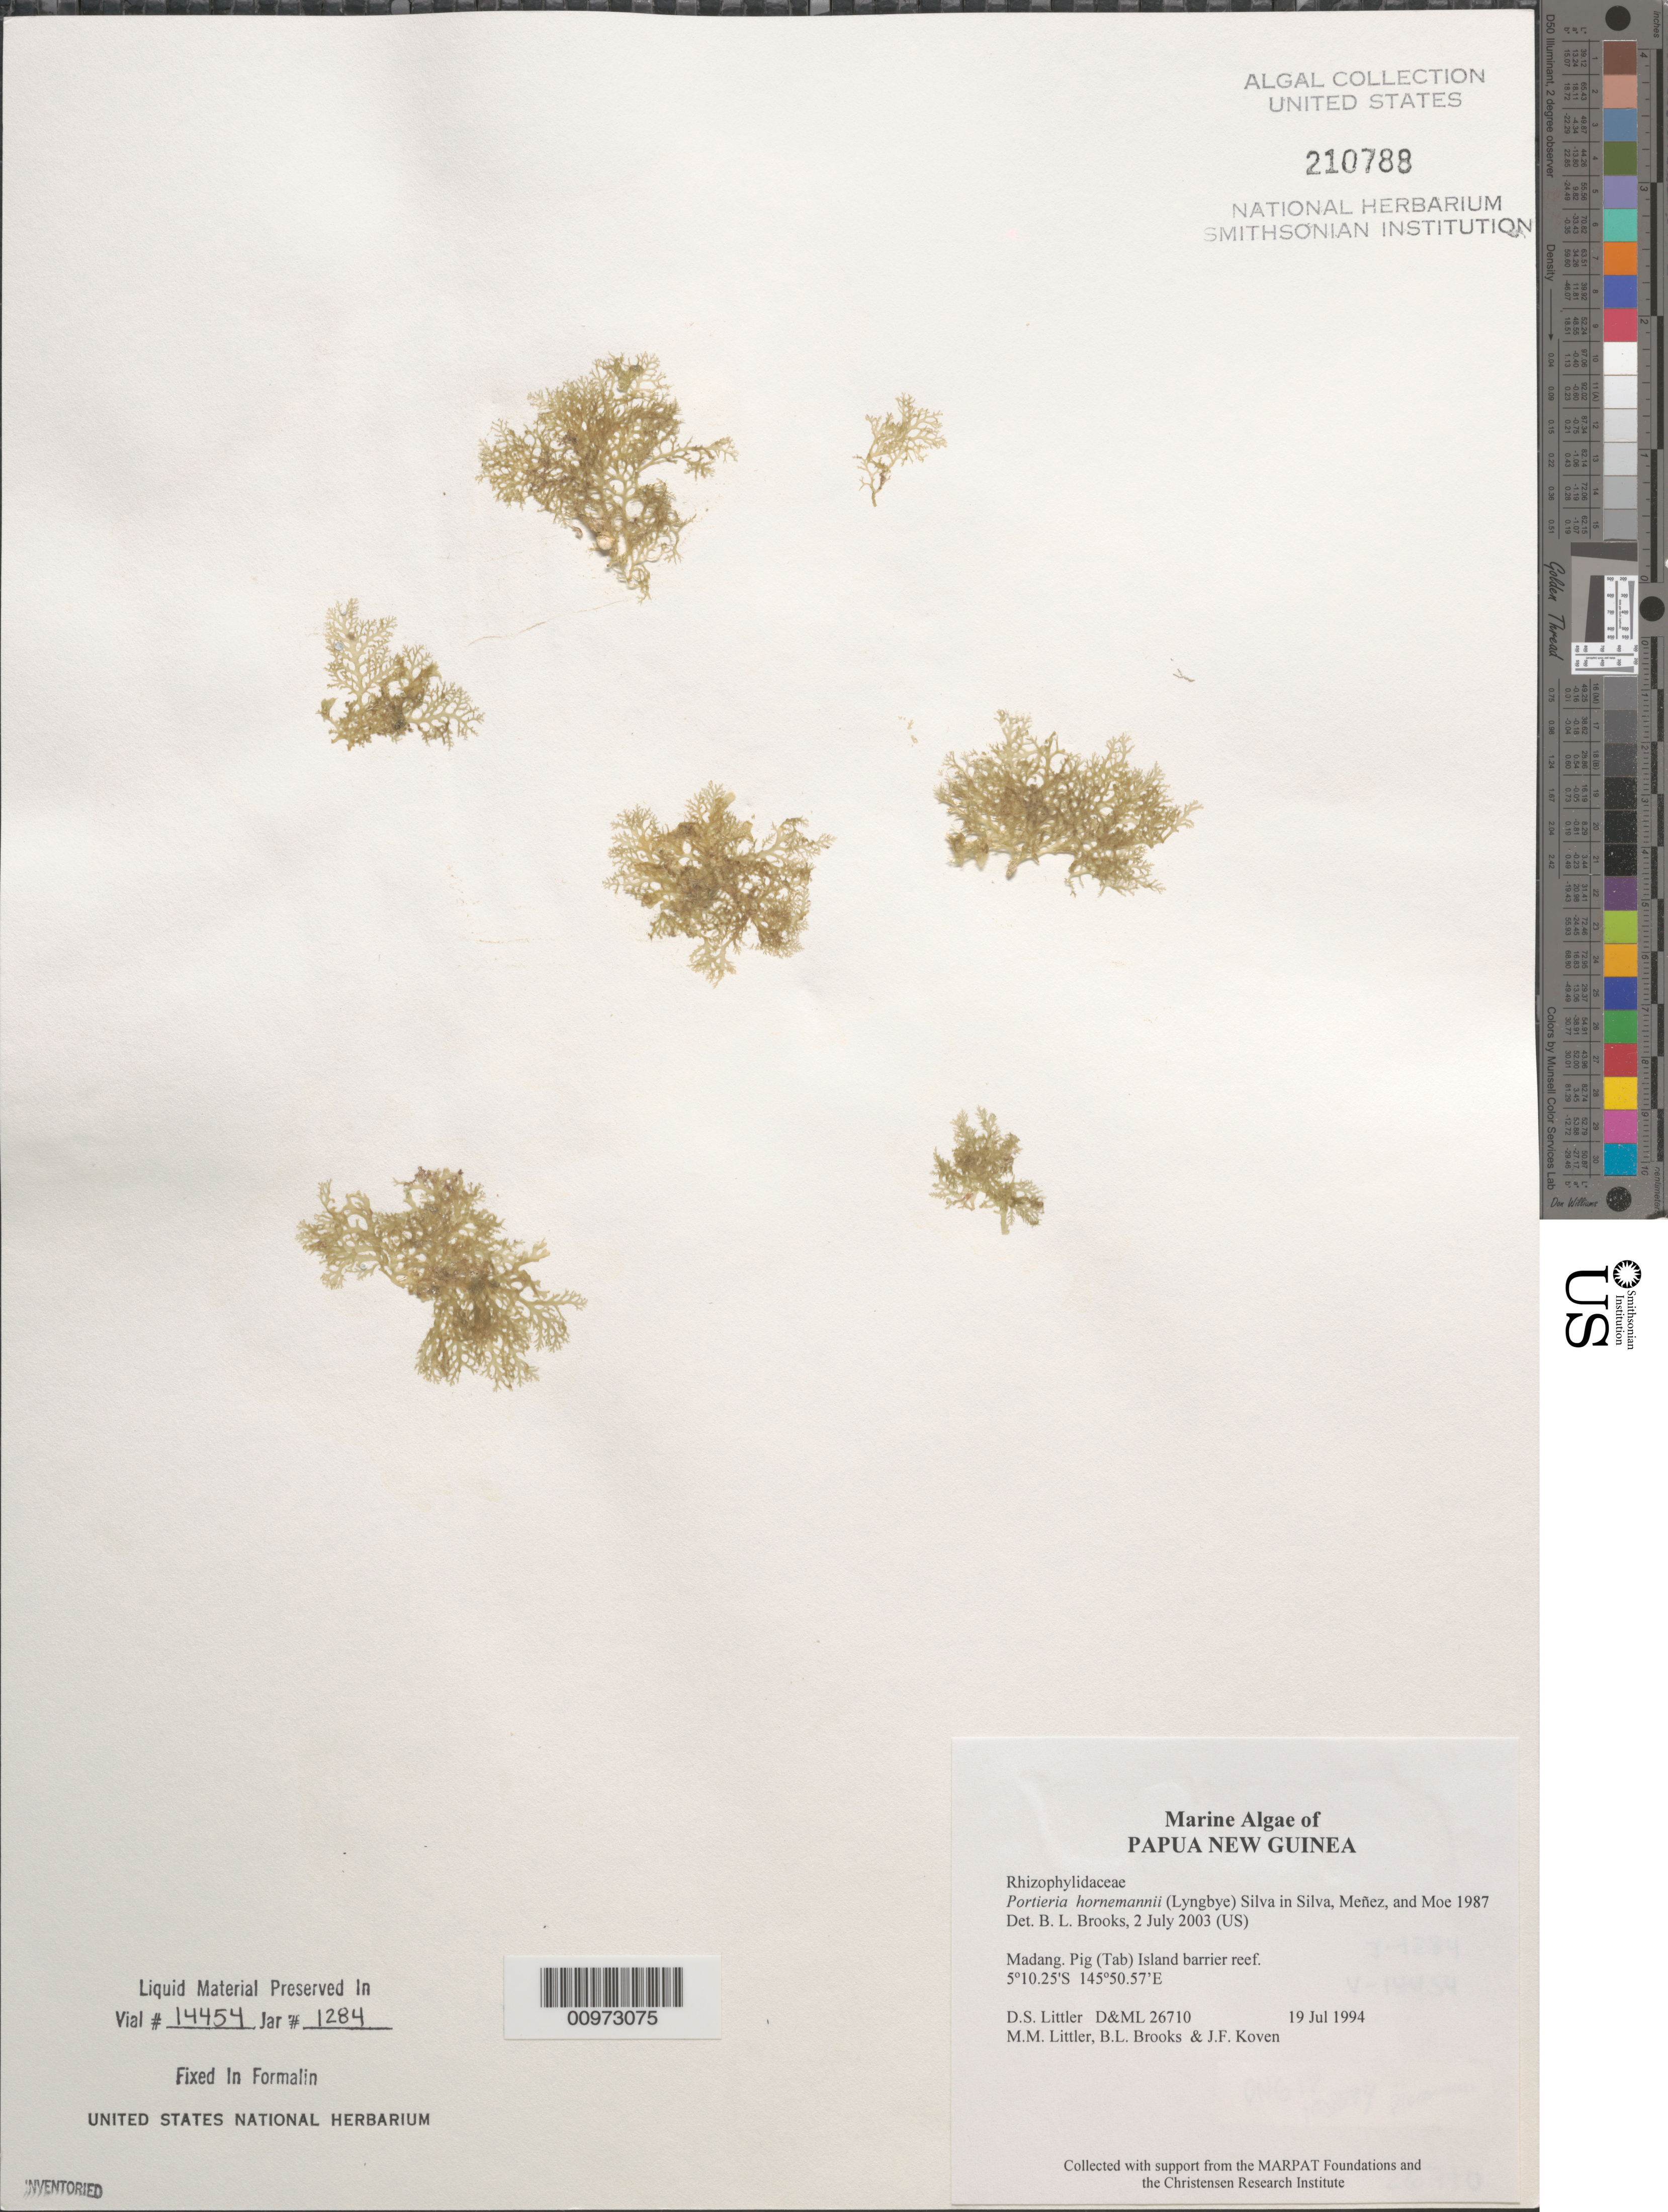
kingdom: Plantae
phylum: Rhodophyta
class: Florideophyceae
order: Gigartinales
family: Rhizophyllidaceae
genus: Portieria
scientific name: Portieria hornemannii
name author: (Lyngbye) P.C. Silva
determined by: Brooks, B. L., (BOT), Smithsonian Institution - National Museum of Natural History (UNITED STATES)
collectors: D. S. Littler, M. M. Littler, B. Brooks & J. Koven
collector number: D&ML 26710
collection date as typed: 19 Jul 1994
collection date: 1994-07-19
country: Papua New Guinea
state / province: Madang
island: Pig [Tab]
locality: Island barrier reef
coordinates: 5 10.25'S, 145 50.57'E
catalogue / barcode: US 210788